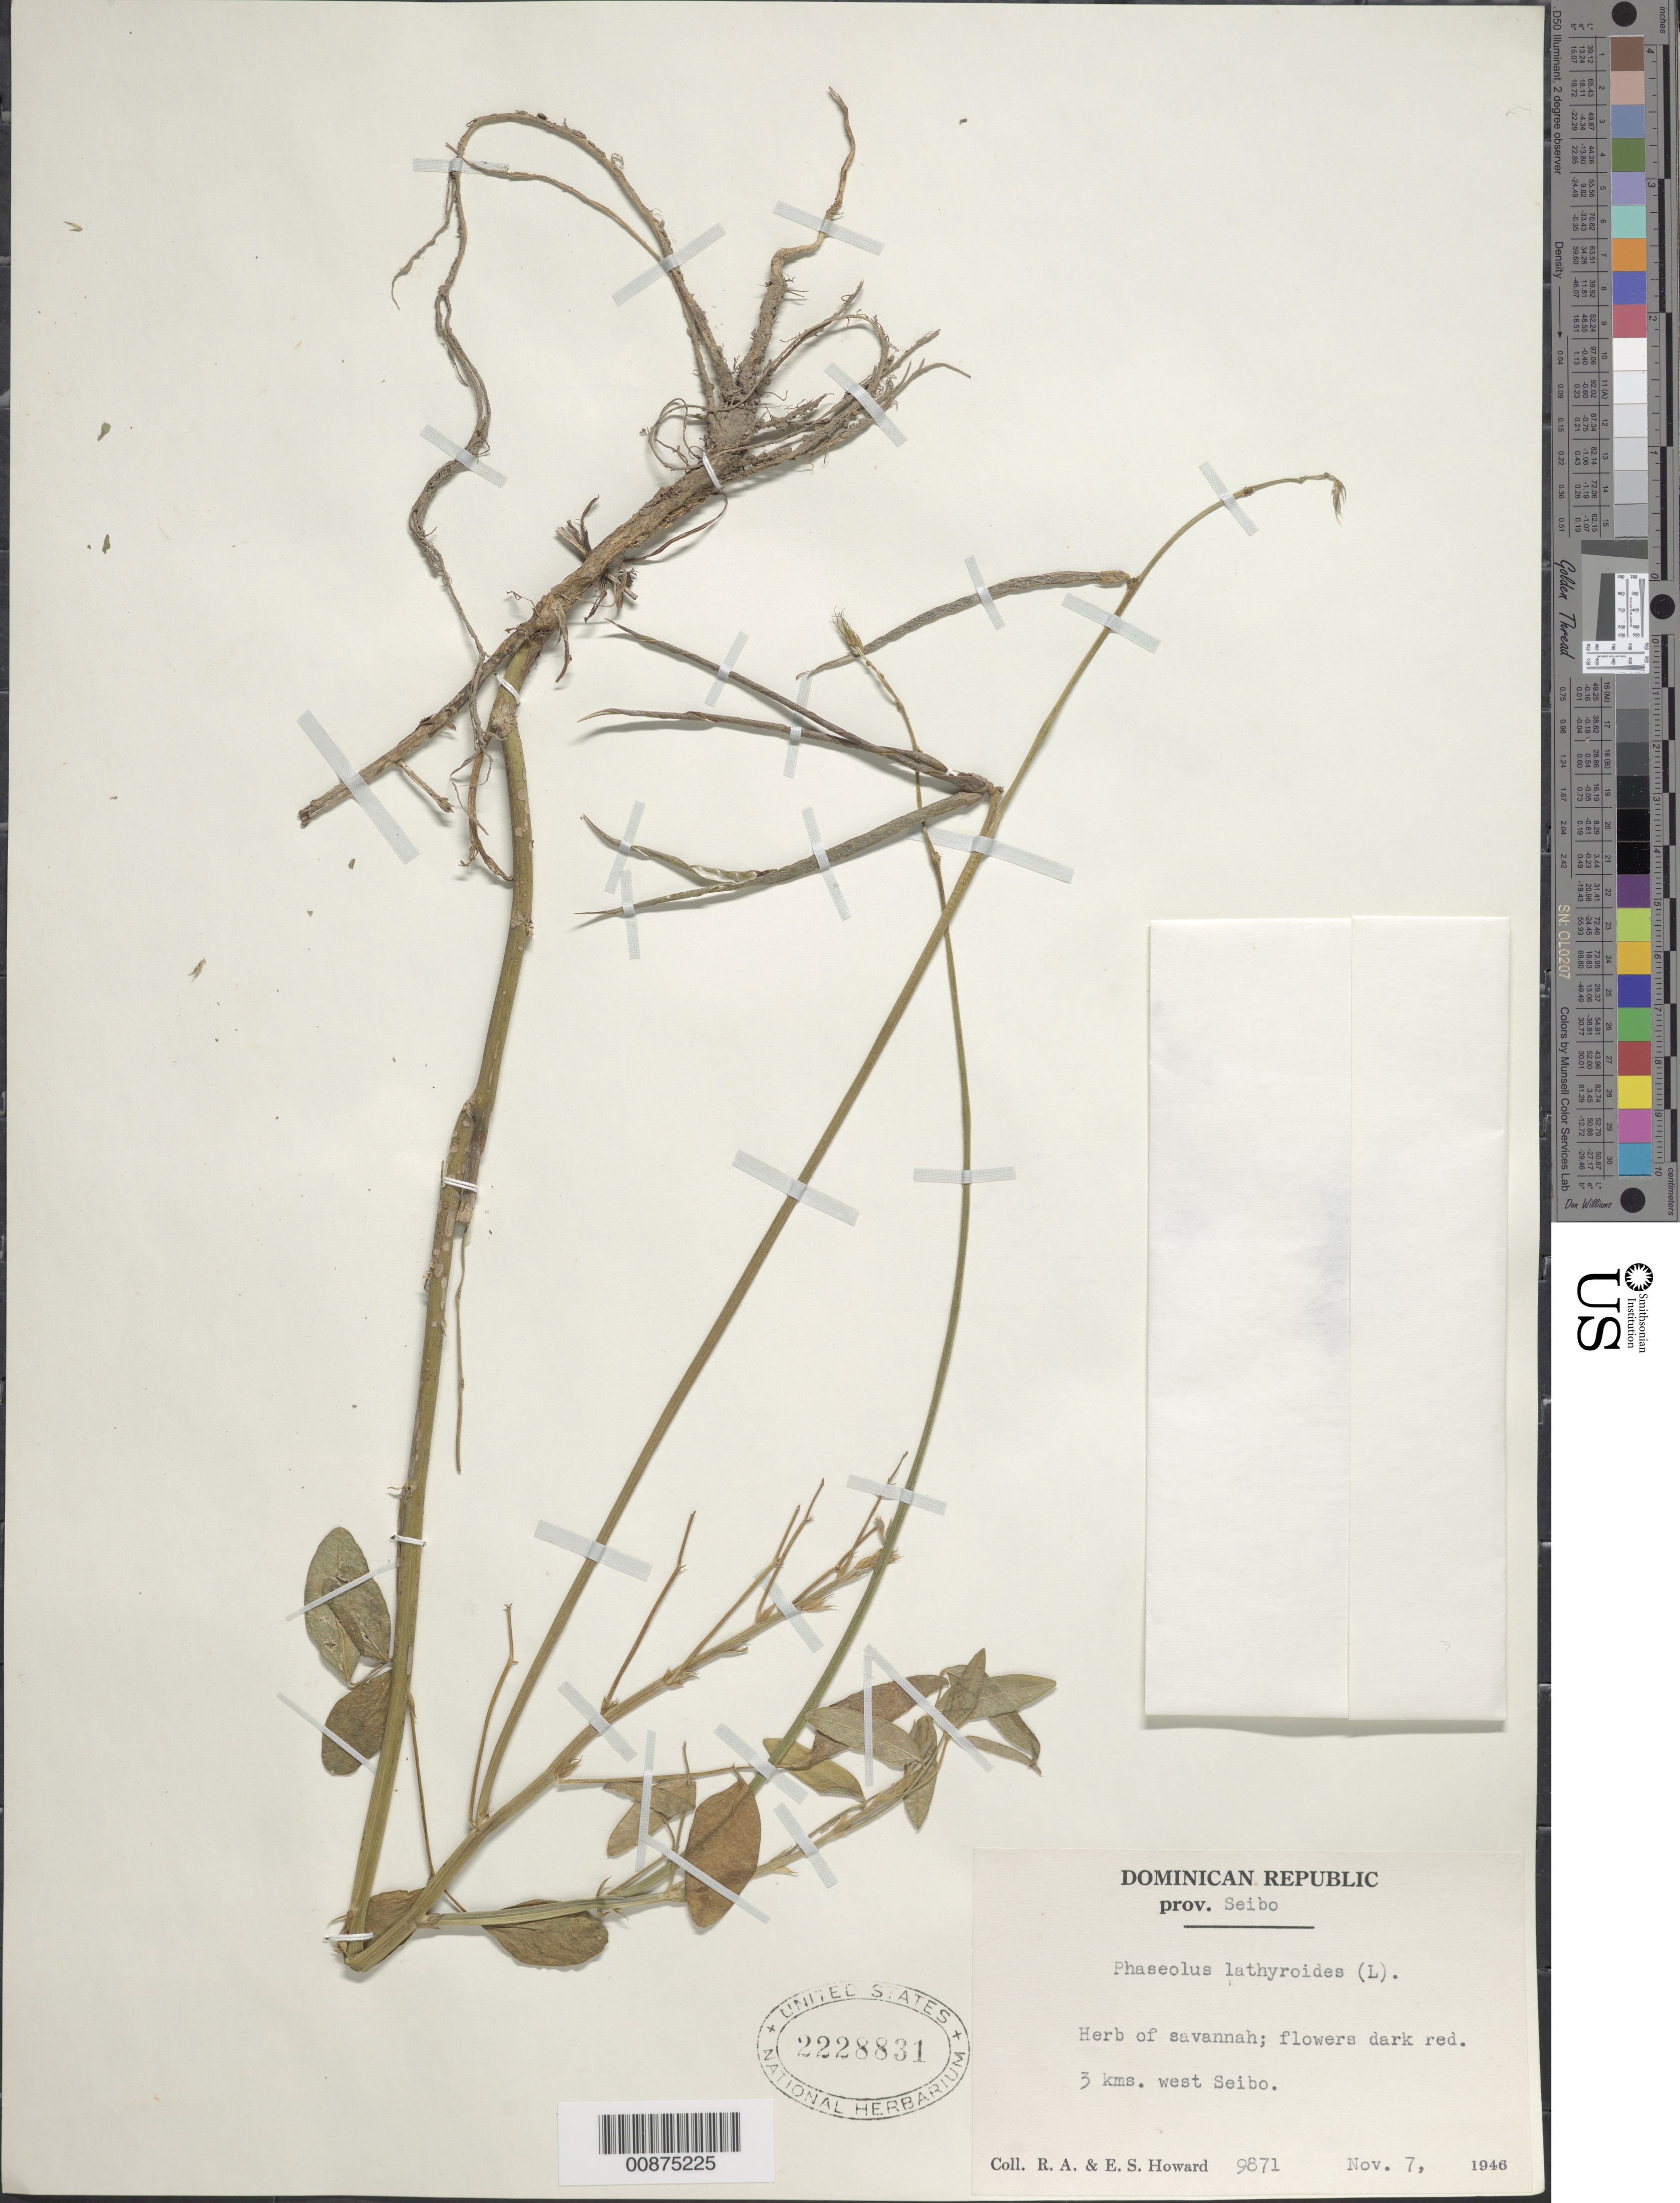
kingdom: Plantae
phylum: Tracheophyta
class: Magnoliopsida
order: Fabales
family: Fabaceae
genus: Macroptilium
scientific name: Macroptilium lathyroides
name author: (L.) Urb.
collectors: R. A. Howard & E. S. Howard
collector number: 9871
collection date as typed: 07 Nov 1946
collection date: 1946-11-07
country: Dominican Republic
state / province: El Seibo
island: Hispaniola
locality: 3 kms. West Seibo.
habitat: Herb of savannah.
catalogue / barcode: US 2228831